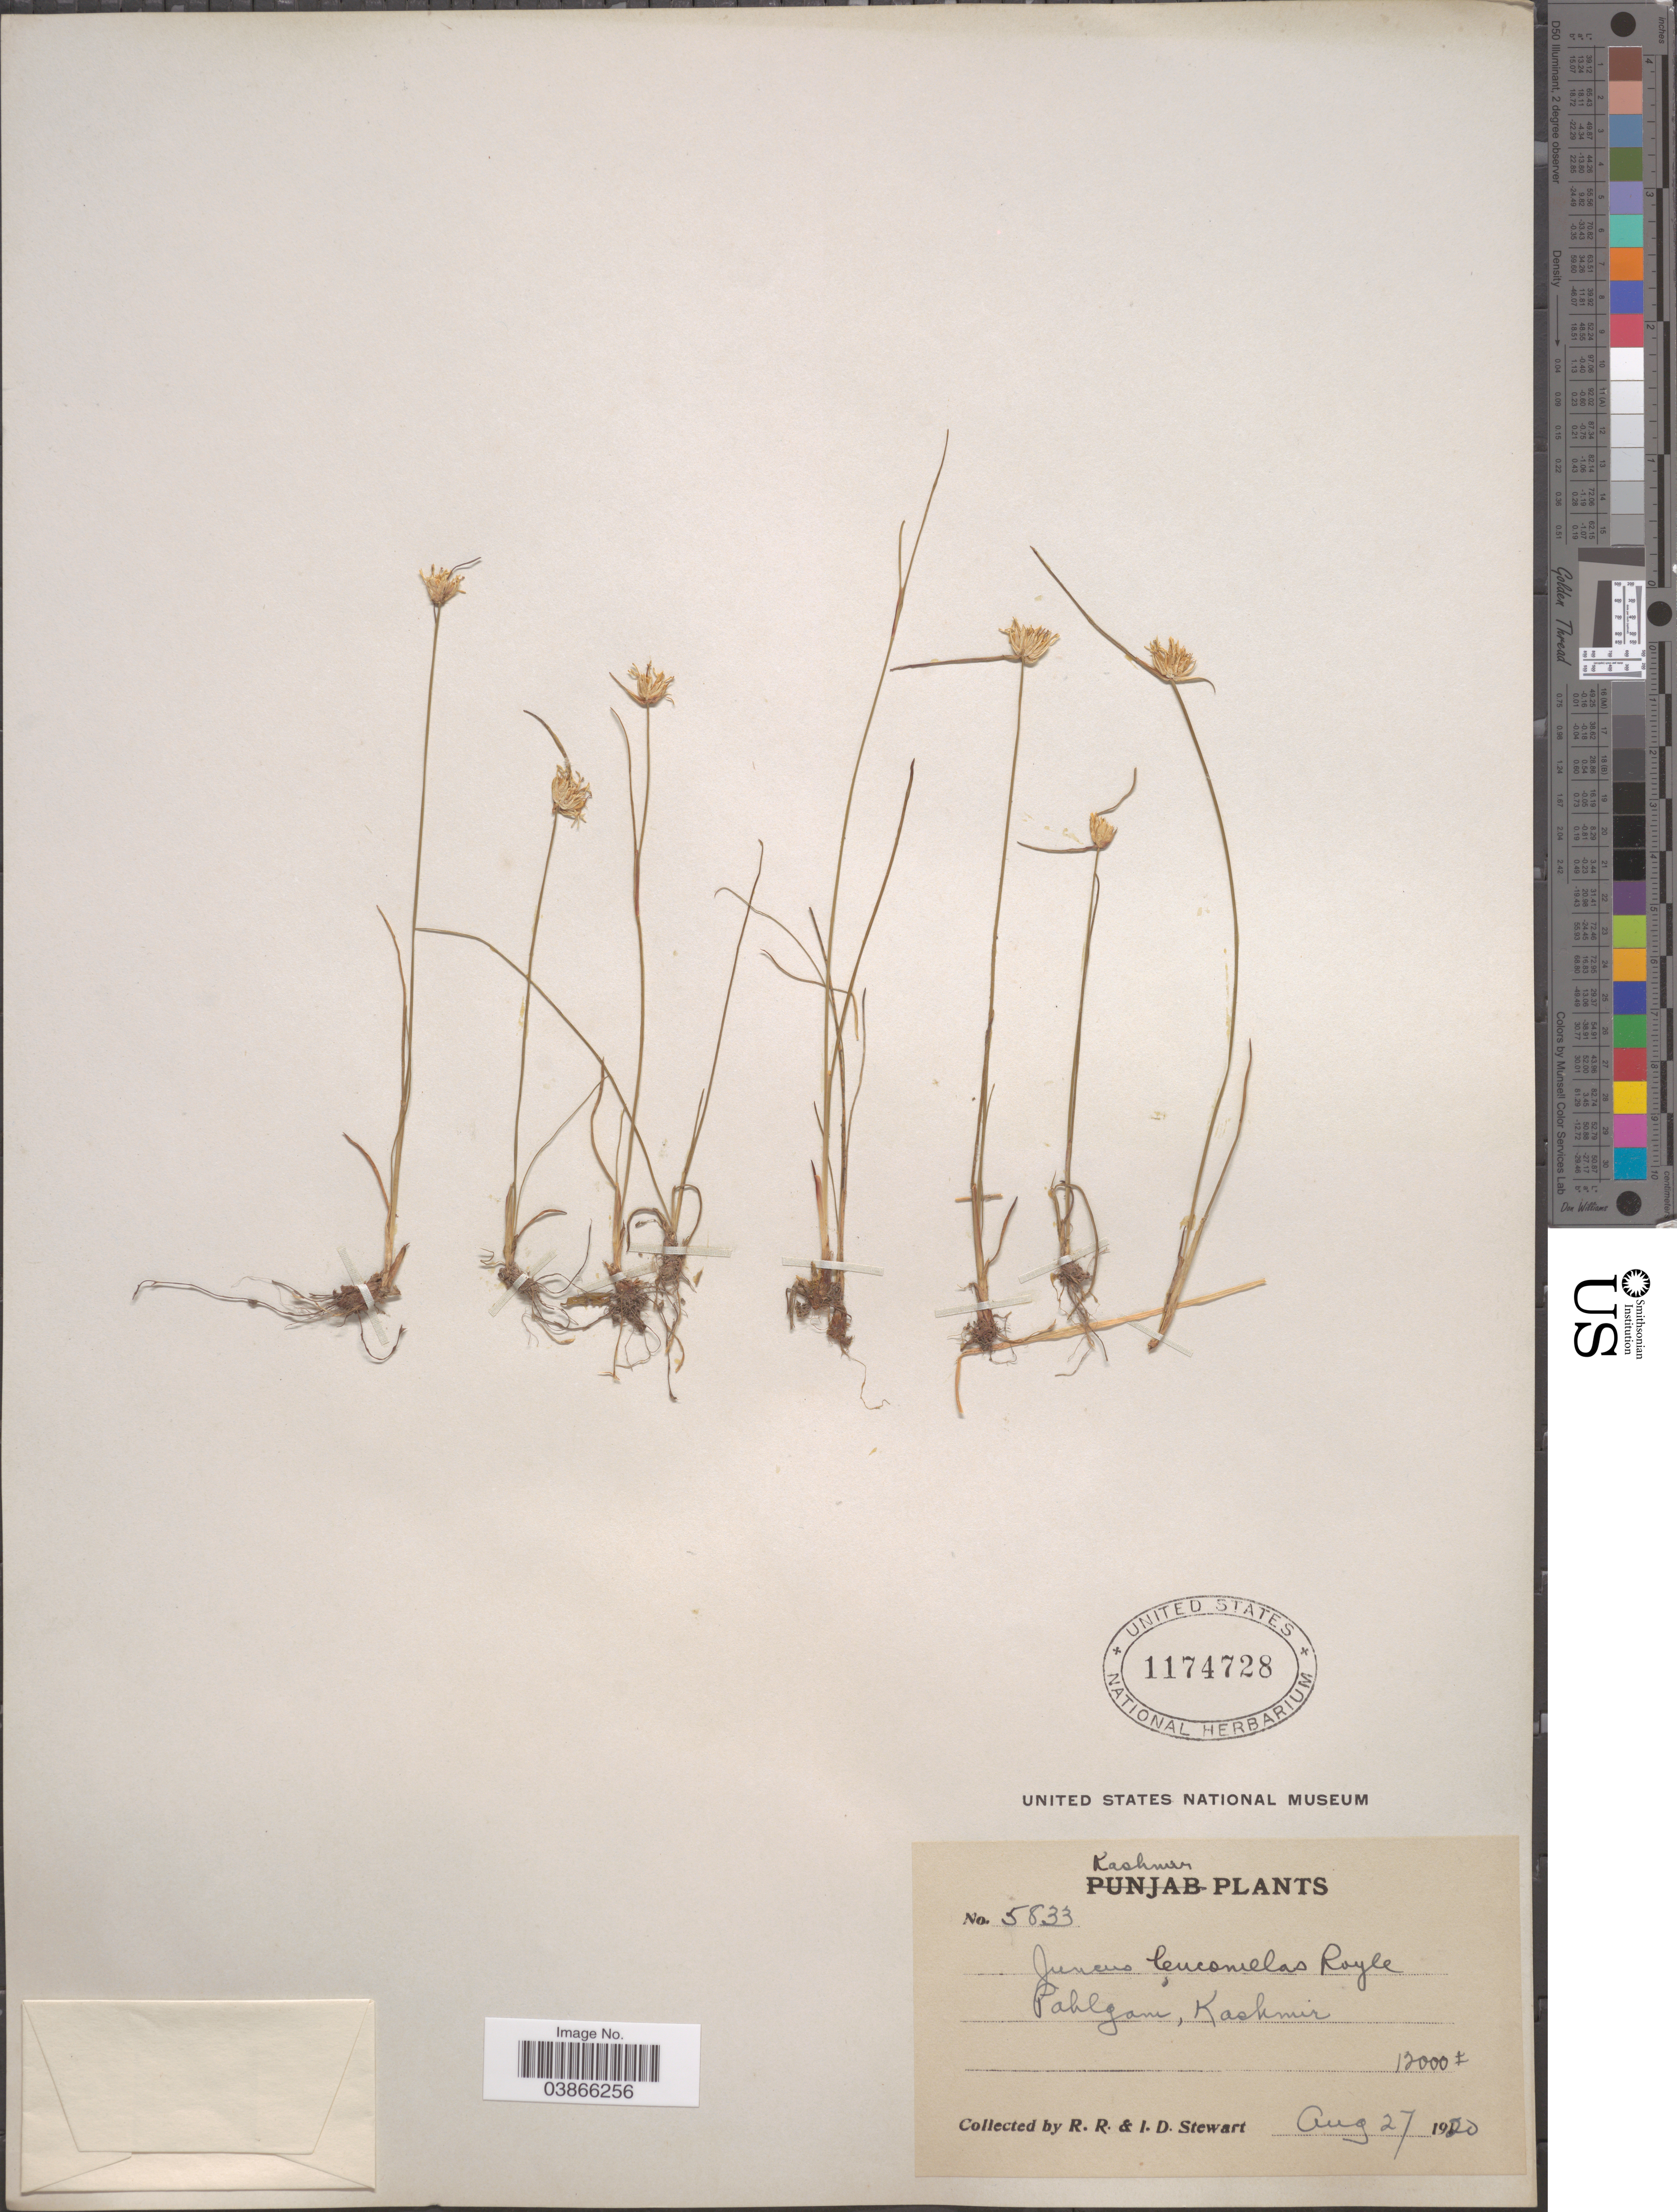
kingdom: Plantae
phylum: Tracheophyta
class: Liliopsida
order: Poales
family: Juncaceae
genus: Juncus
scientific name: Juncus leucomelas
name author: Royle ex D. Don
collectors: R. Stewart & I. Stewart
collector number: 5833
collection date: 1920-08-27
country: India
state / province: Jammu and Kashmir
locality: Pahlgam, Kashmir.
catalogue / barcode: US 1174728